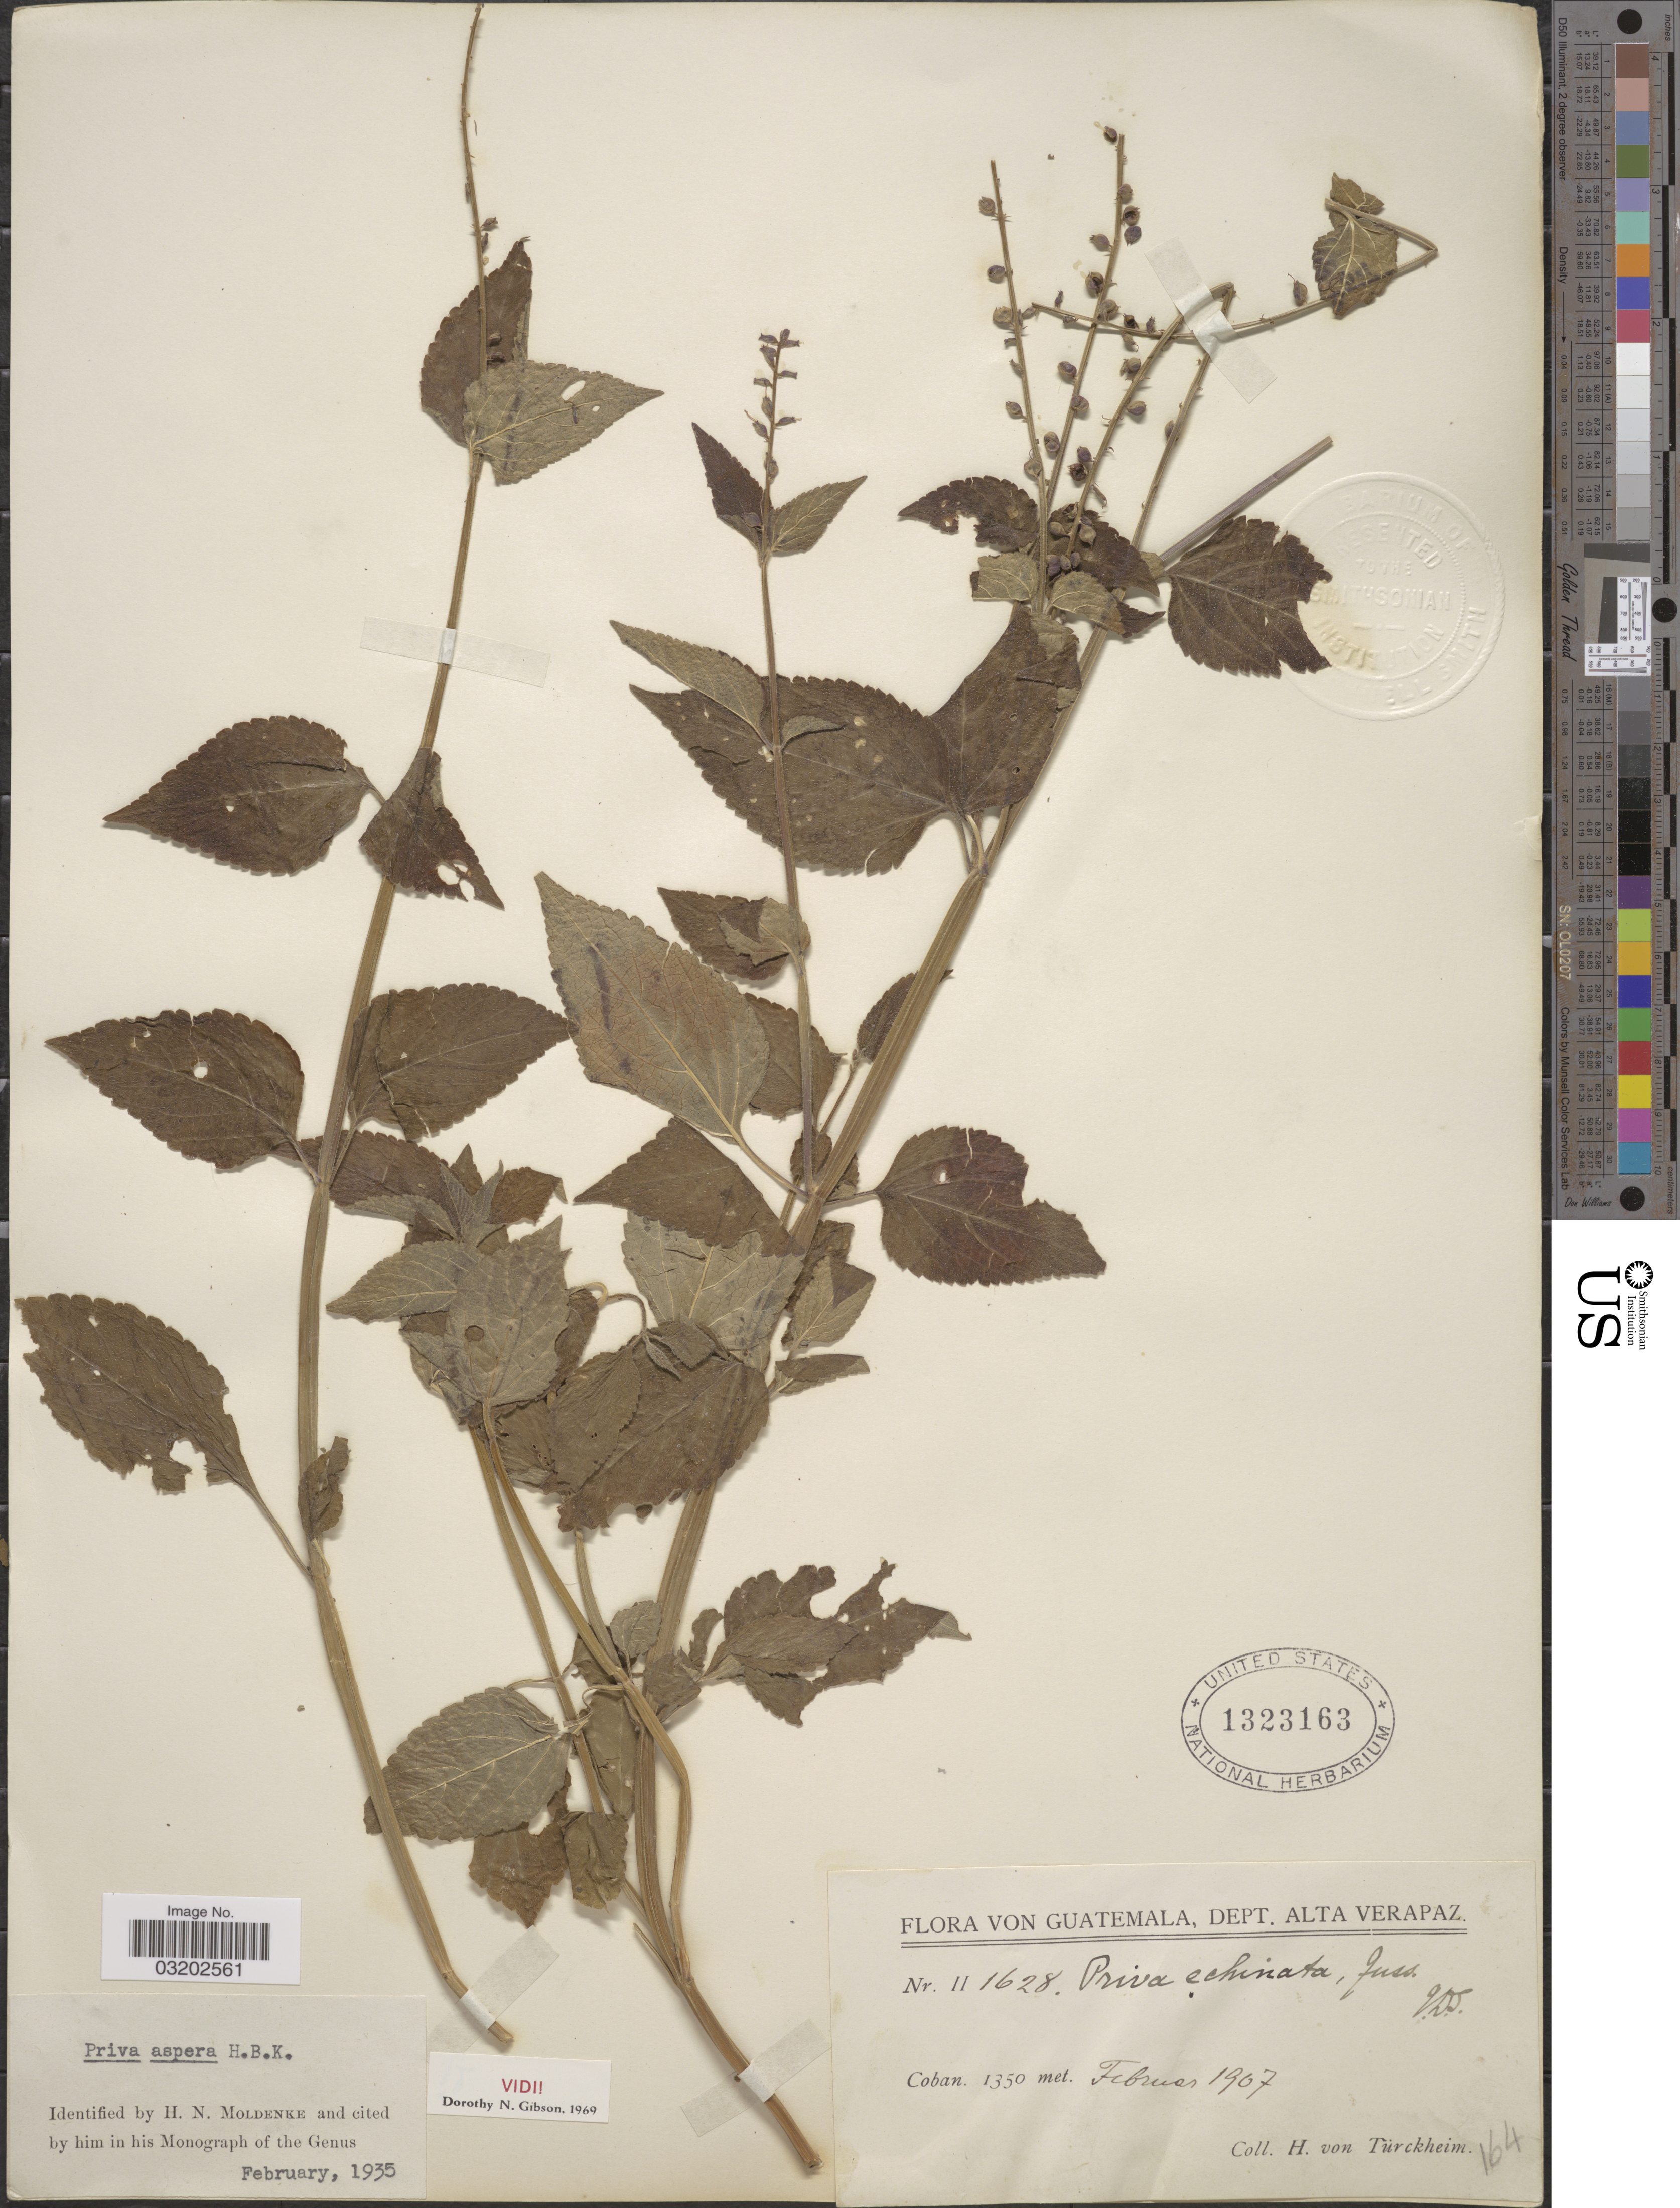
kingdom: Plantae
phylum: Tracheophyta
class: Magnoliopsida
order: Lamiales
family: Verbenaceae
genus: Priva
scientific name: Priva aspera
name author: Kunth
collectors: H. von Türckheim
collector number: II1628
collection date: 1907-02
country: Guatemala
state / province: Alta Verapaz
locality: Dept. Alta Verapaz, Coban.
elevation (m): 1350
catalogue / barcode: US 1323163